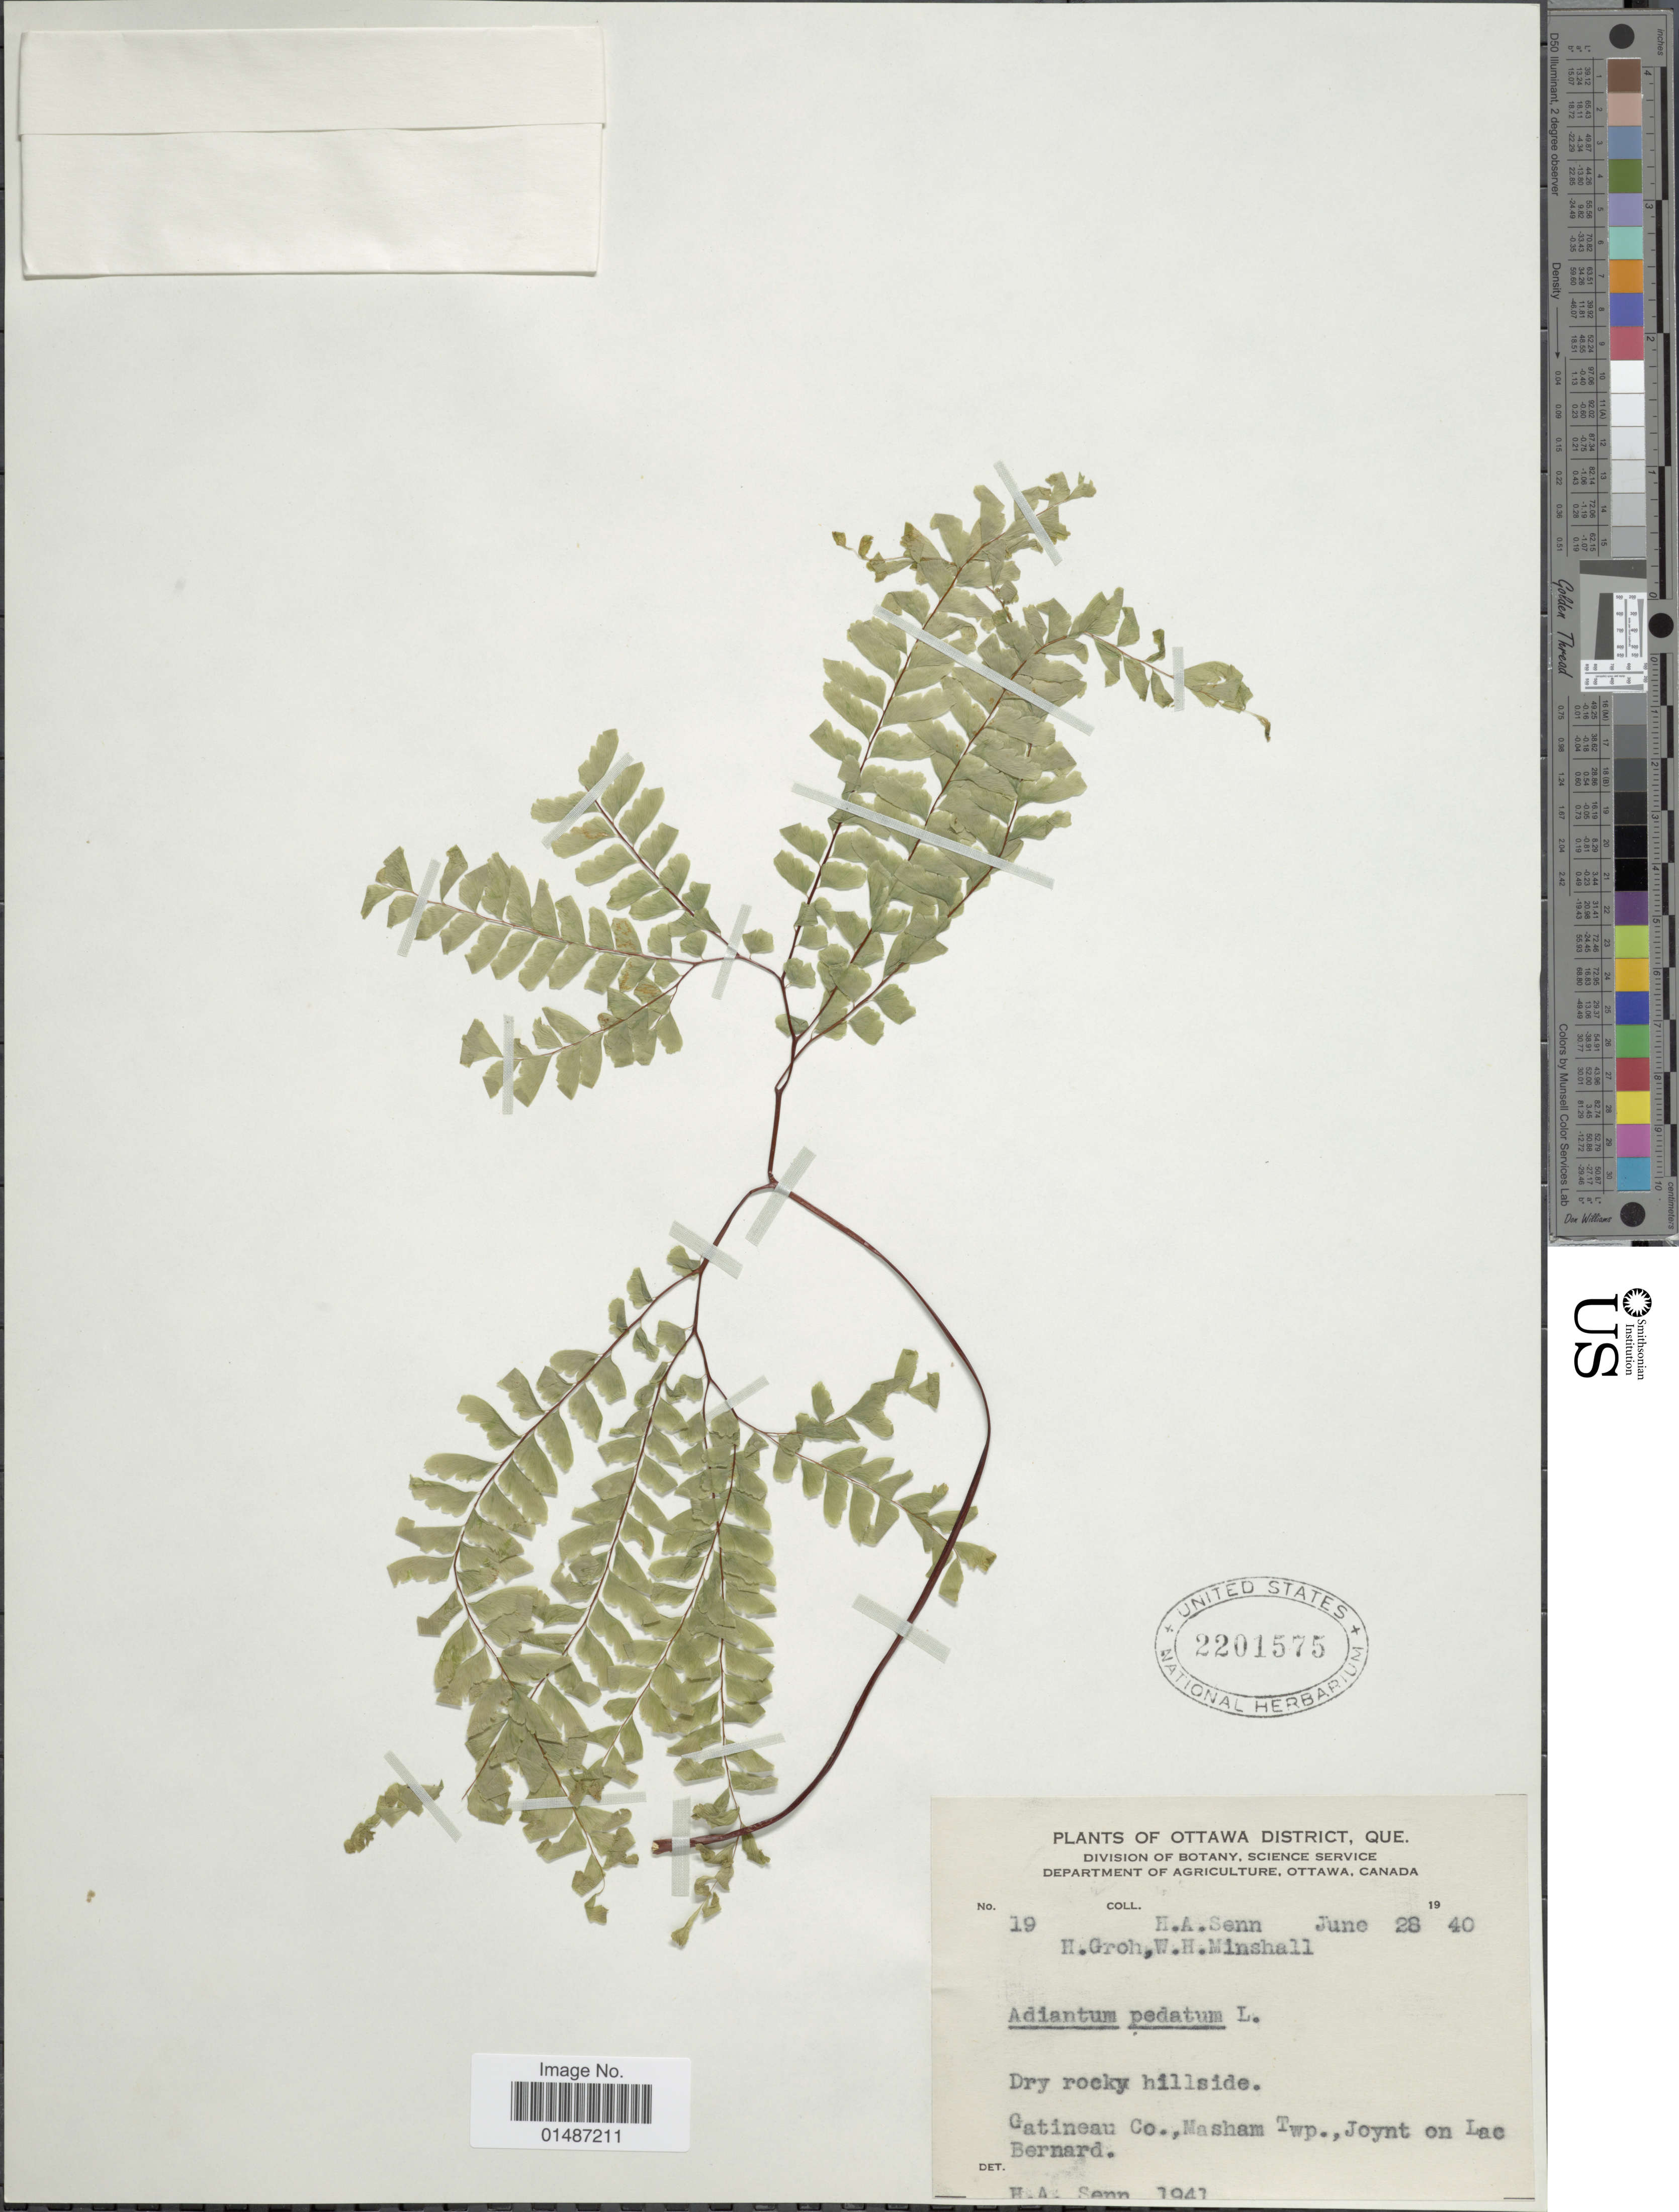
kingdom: Plantae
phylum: Tracheophyta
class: Polypodiopsida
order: Polypodiales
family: Pteridaceae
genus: Adiantum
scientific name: Adiantum pedatum var. pedatum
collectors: H. Senn, H. Groh & W. Minshall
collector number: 19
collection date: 1940-06-28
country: Canada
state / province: Quebec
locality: Ottawa District. Gatineau Co., Masham Twp., Joynt on Lac Bernard.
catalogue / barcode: US 2201575